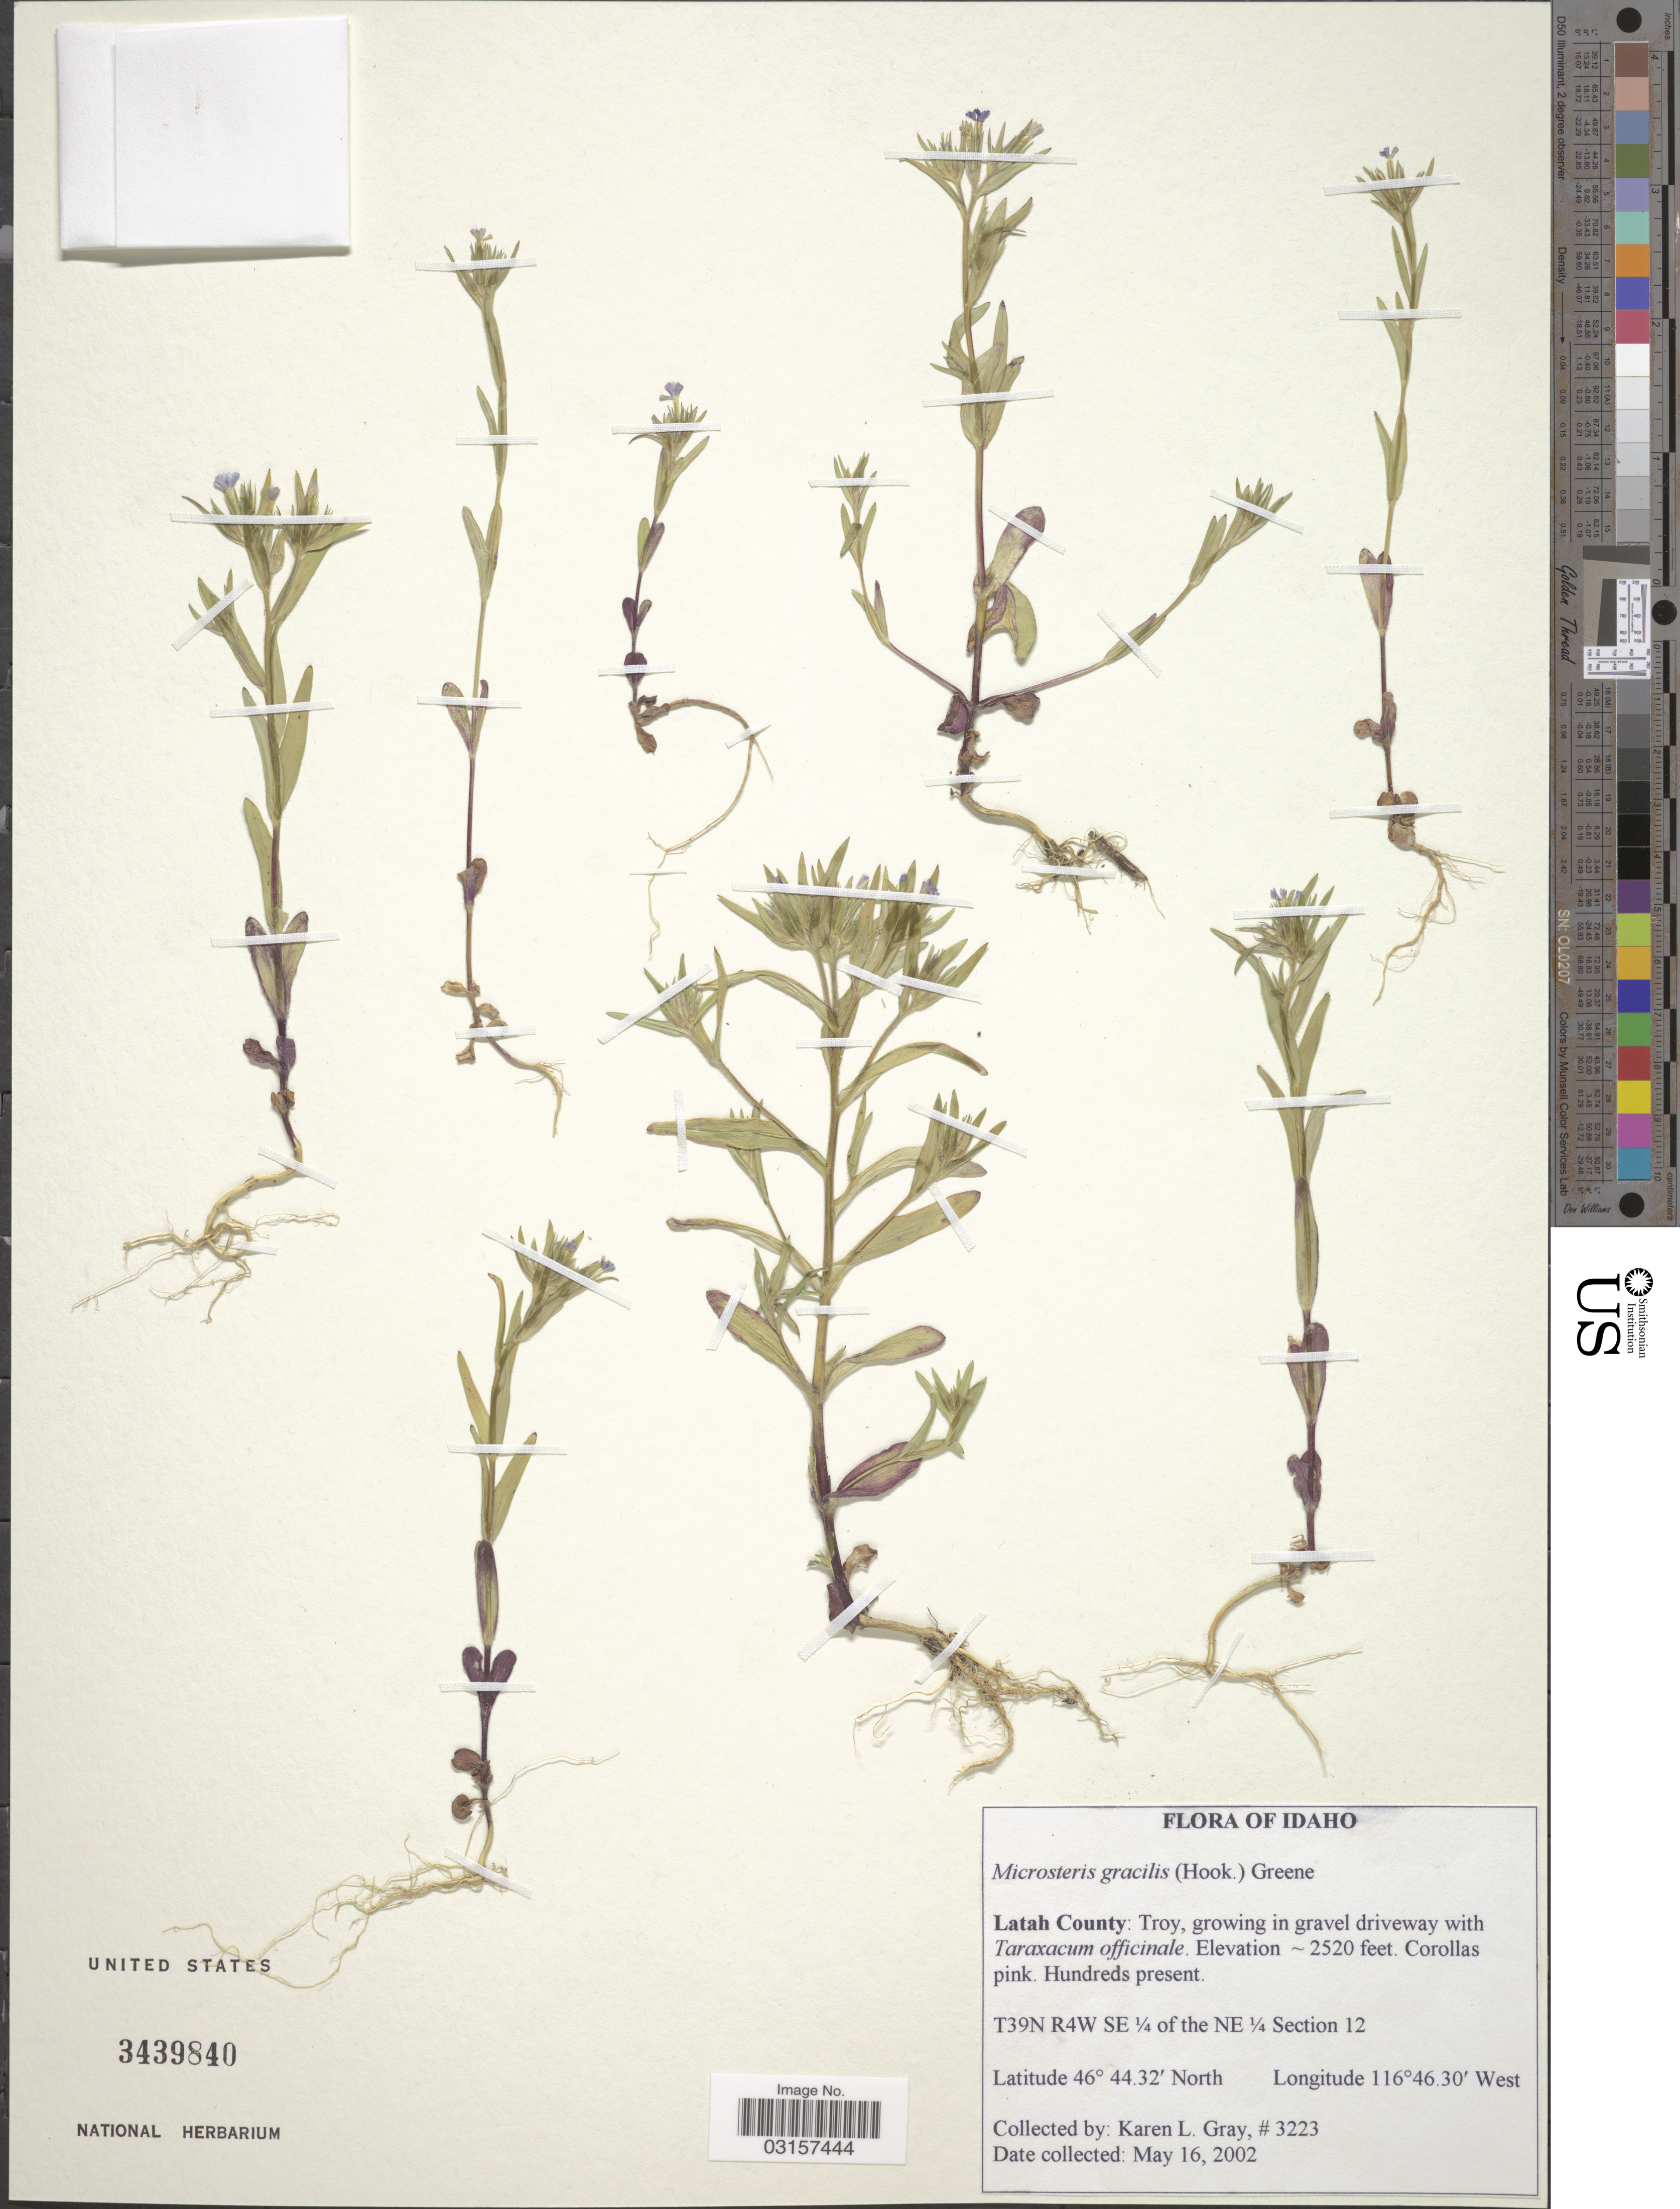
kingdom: Plantae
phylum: Tracheophyta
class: Magnoliopsida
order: Ericales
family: Polemoniaceae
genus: Microsteris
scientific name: Microsteris gracilis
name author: (Hook.) Greene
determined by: (US) Smithsonian Institution - National Museum of Natural History - Department of Botany (UNITED STATES)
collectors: K. L. Gray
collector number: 3223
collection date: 2002-05-16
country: United States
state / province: Idaho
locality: Latah County: Troy, T39N R4W SE¼ of the NE¼ Section 12.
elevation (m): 768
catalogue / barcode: US 3439840